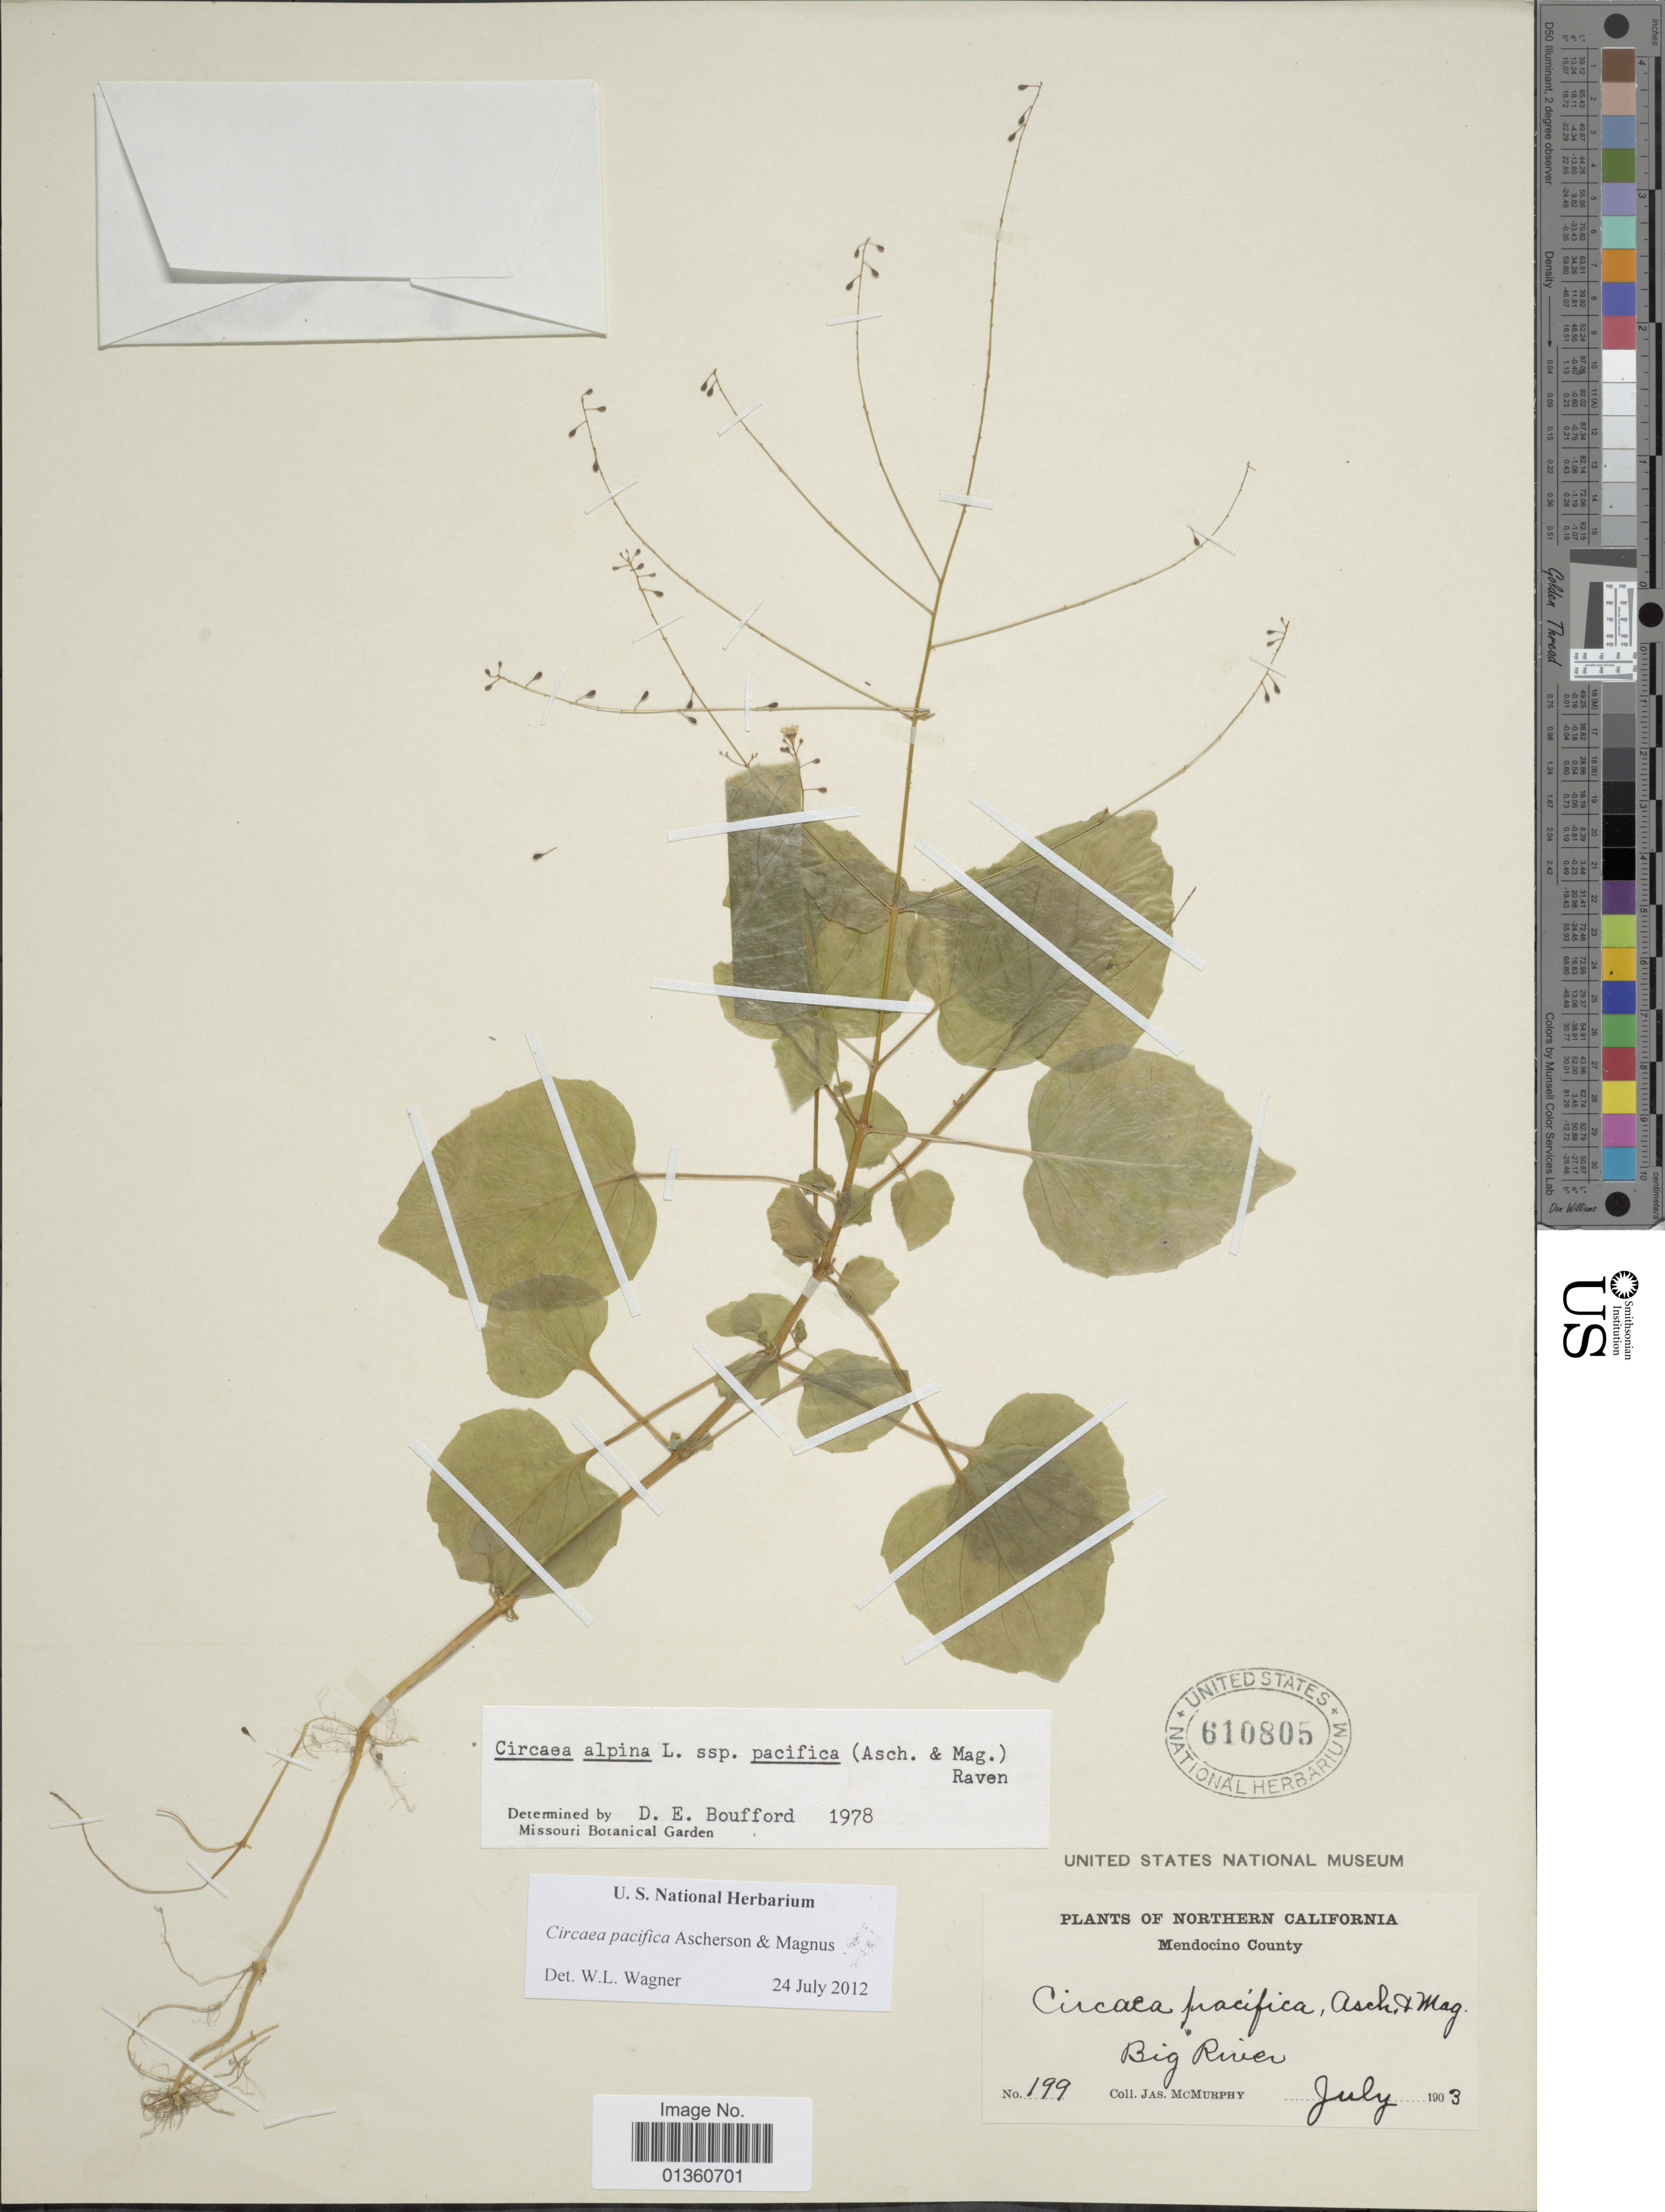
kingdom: Plantae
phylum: Tracheophyta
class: Magnoliopsida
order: Myrtales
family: Onagraceae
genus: Circaea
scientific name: Circaea pacifica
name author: Asch. & Magnus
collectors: J. McMurphy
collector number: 199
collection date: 1903-07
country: United States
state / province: California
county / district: Mendocino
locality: Northern California. Mendocino county. Big River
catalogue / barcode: US 610805